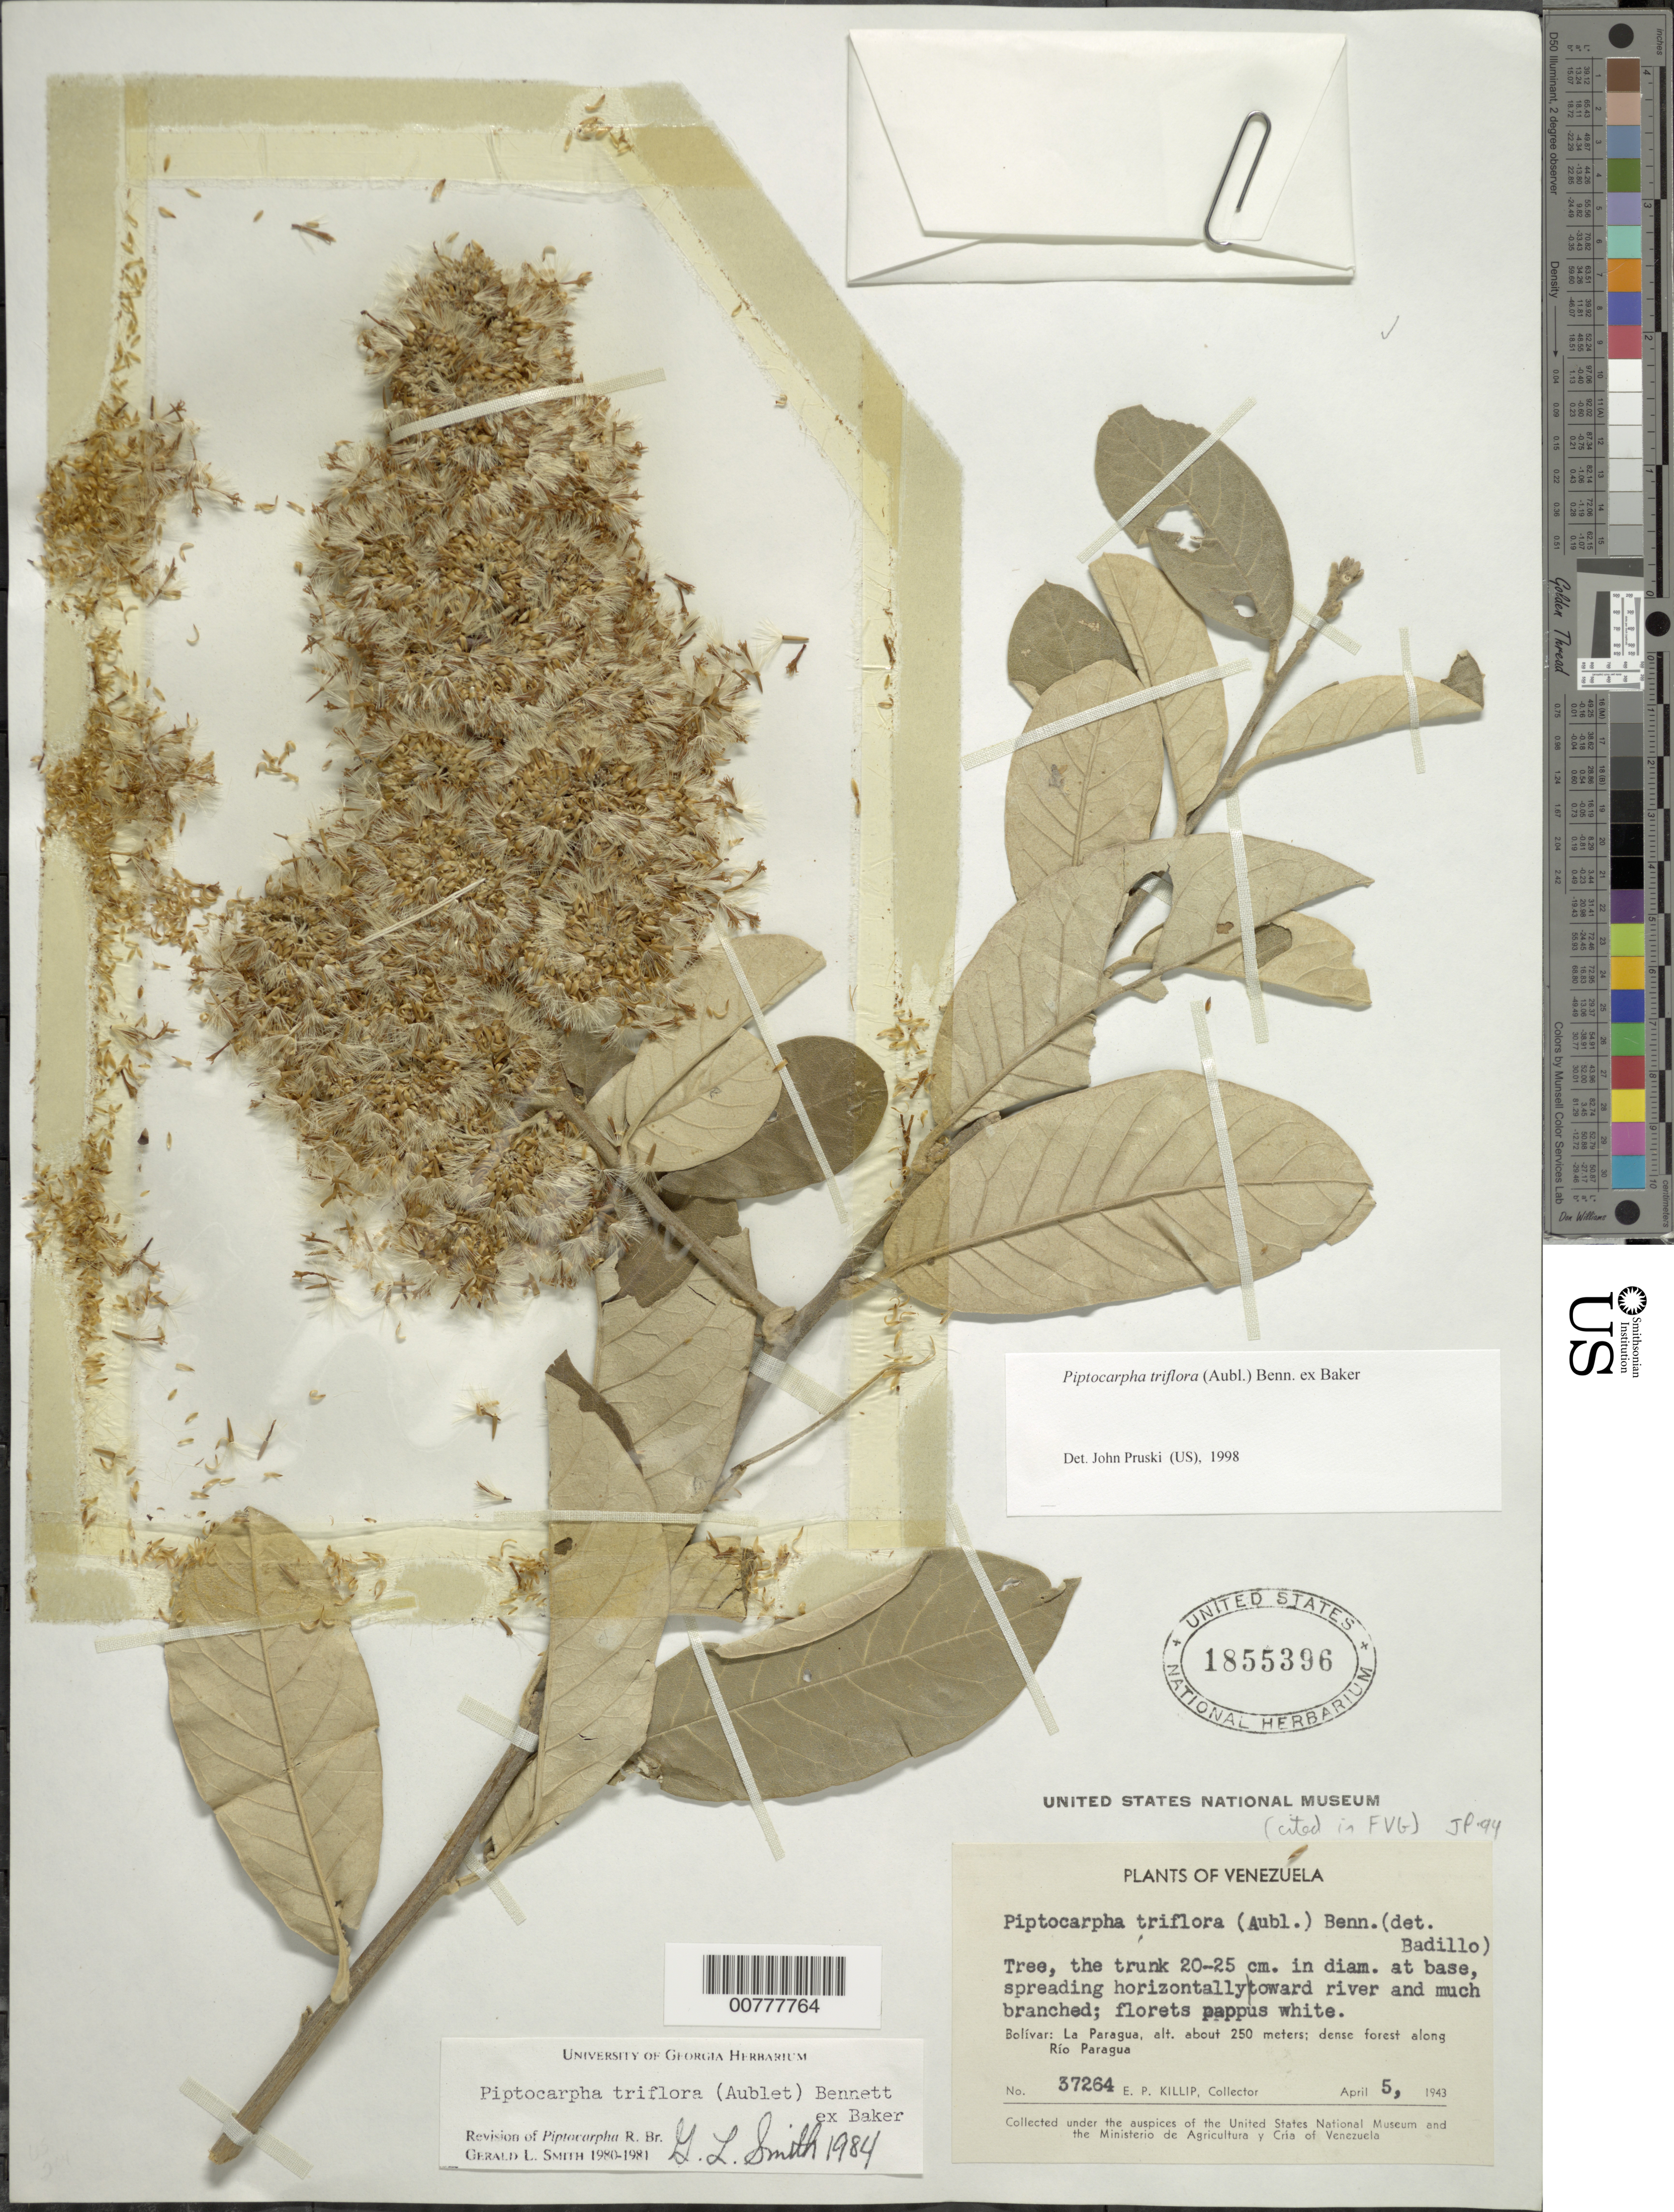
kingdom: Plantae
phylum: Tracheophyta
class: Magnoliopsida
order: Asterales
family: Asteraceae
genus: Piptocarpha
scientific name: Piptocarpha triflora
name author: (Aubl.) Benn. ex Baker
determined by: Pruski, J. F.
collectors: E. P. Killip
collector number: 37264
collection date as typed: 5-Apr-43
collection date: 1943-04-05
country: Venezuela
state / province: Bolívar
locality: La Paragua, along Río Paragua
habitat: Dense forest along river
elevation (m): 250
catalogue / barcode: US 1855396